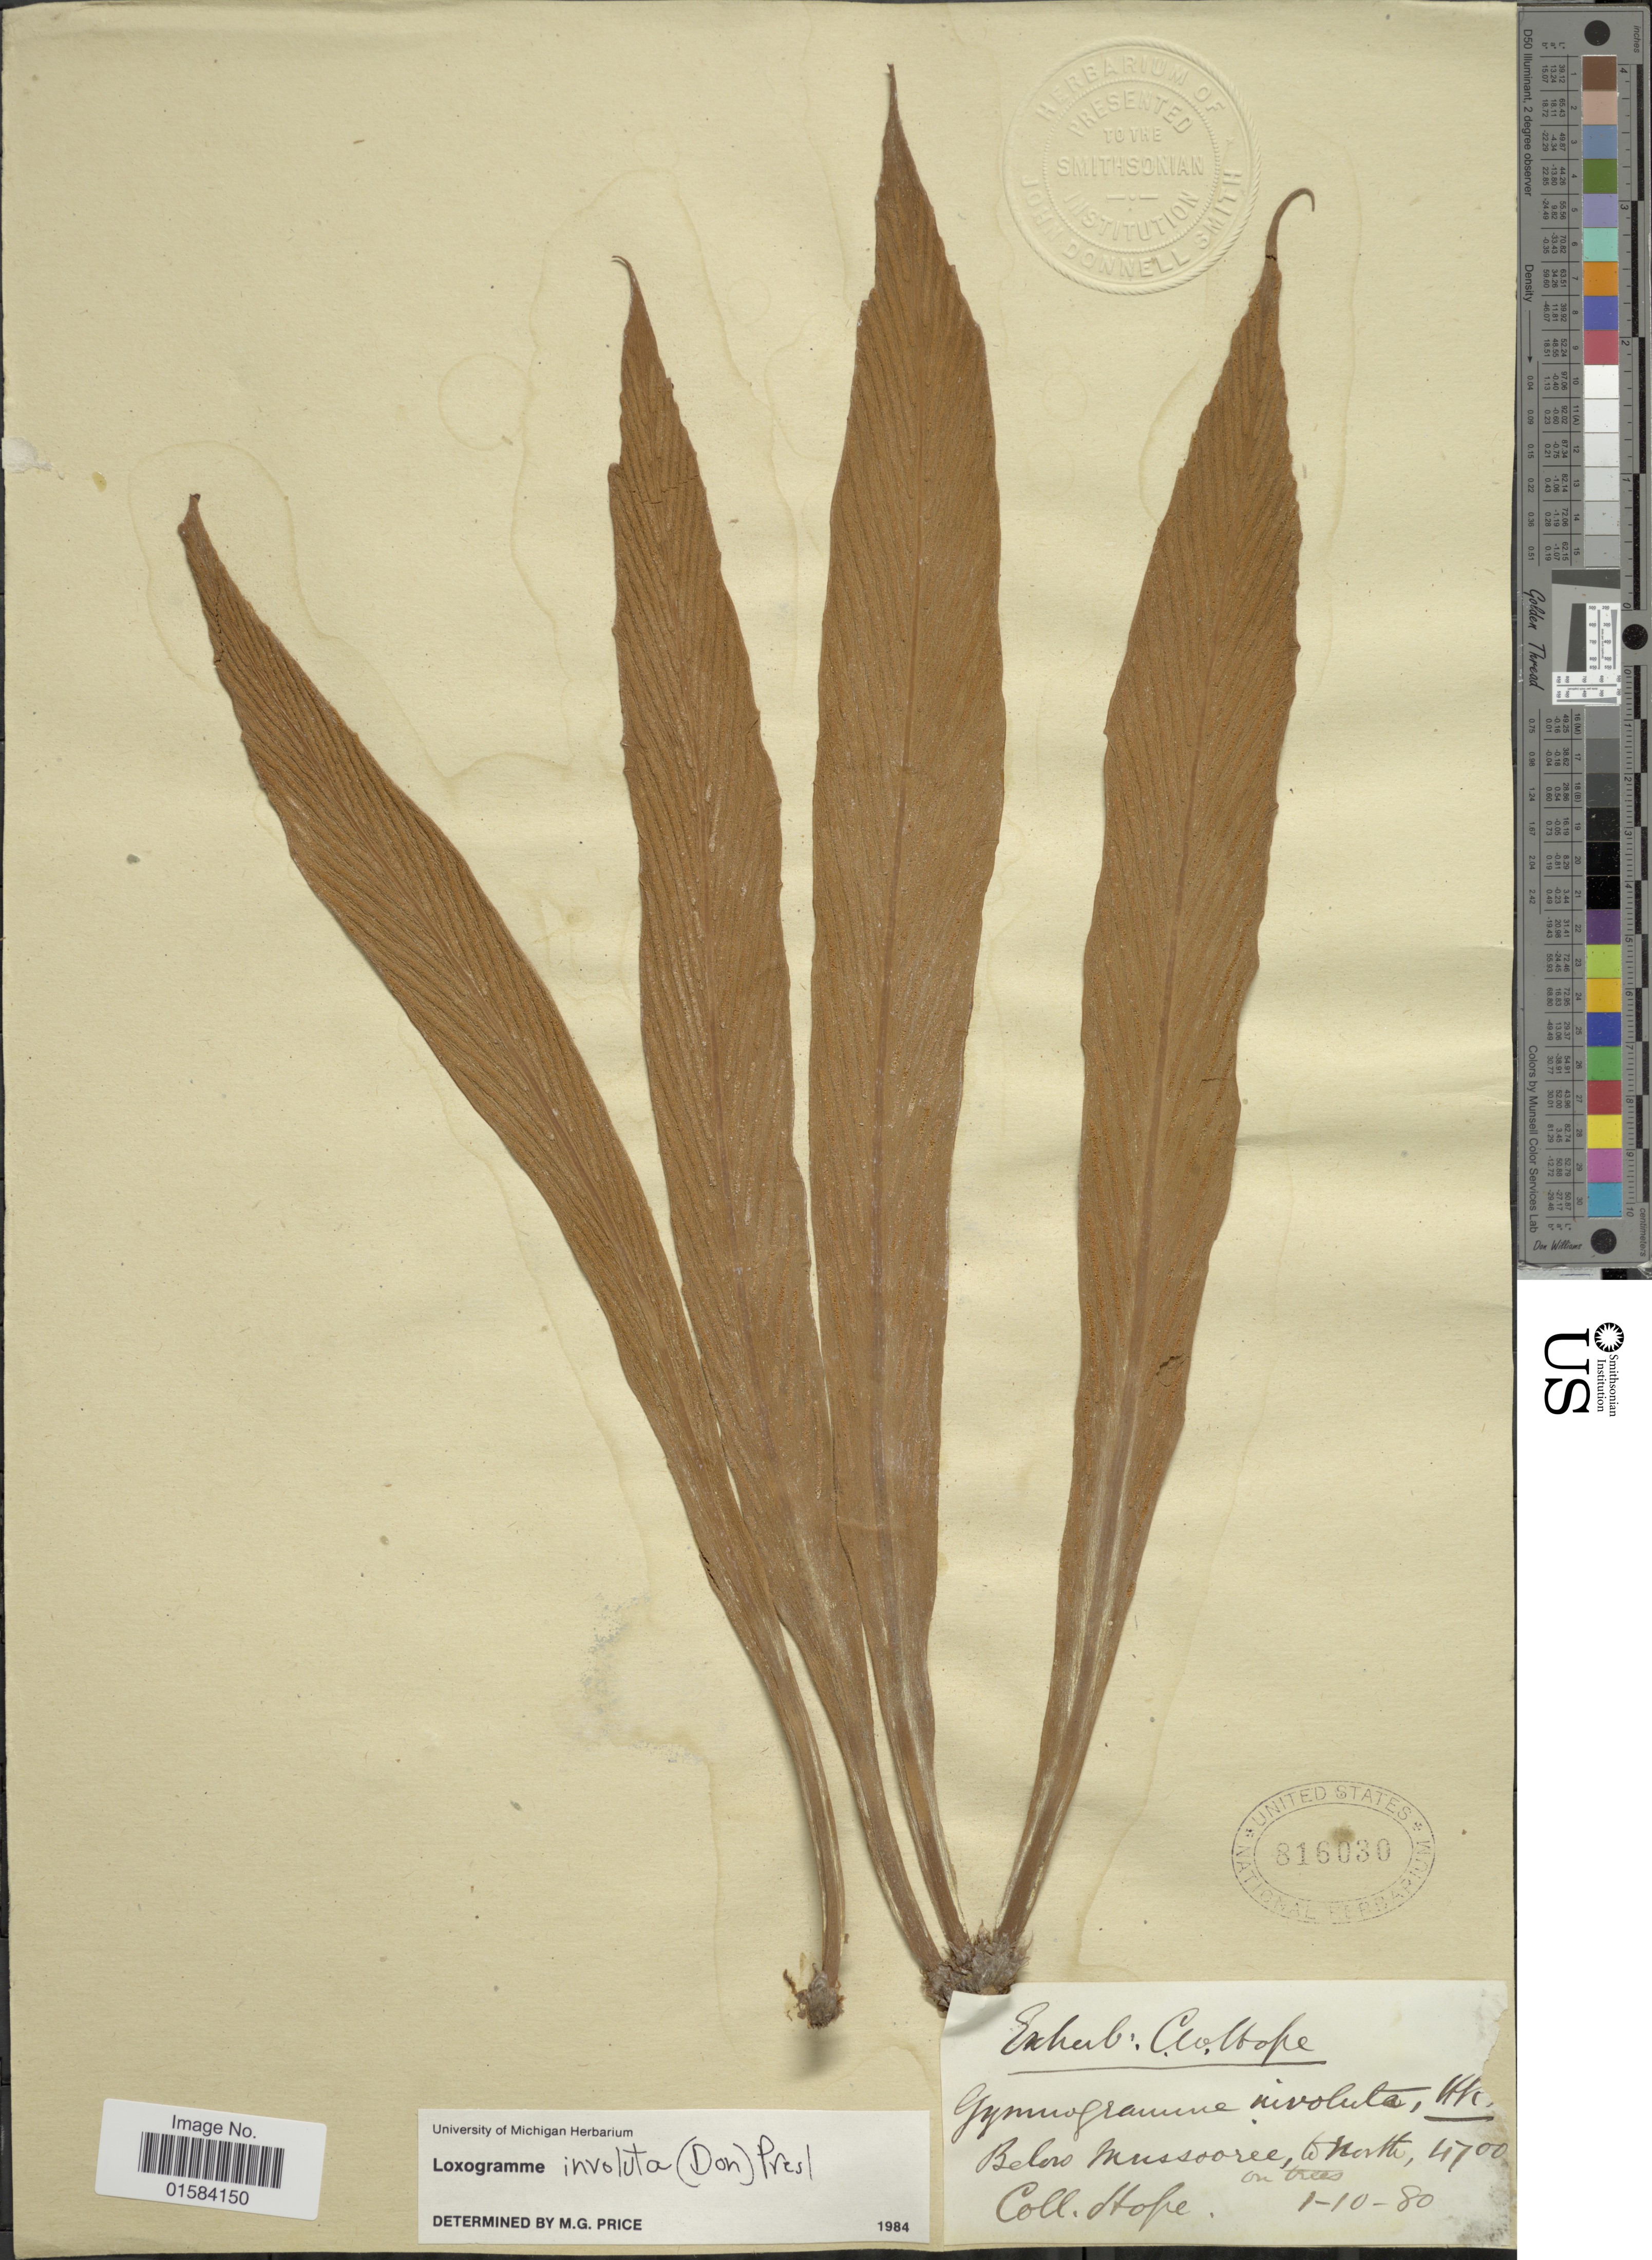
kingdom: Plantae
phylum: Tracheophyta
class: Polypodiopsida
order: Polypodiales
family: Polypodiaceae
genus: Loxogramme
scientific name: Loxogramme involuta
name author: (D. Don) C. Presl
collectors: C. W. Hope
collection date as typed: Transcribed d/m/y: 1/10/80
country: India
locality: Below Mussoorie, W north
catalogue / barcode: US 816030